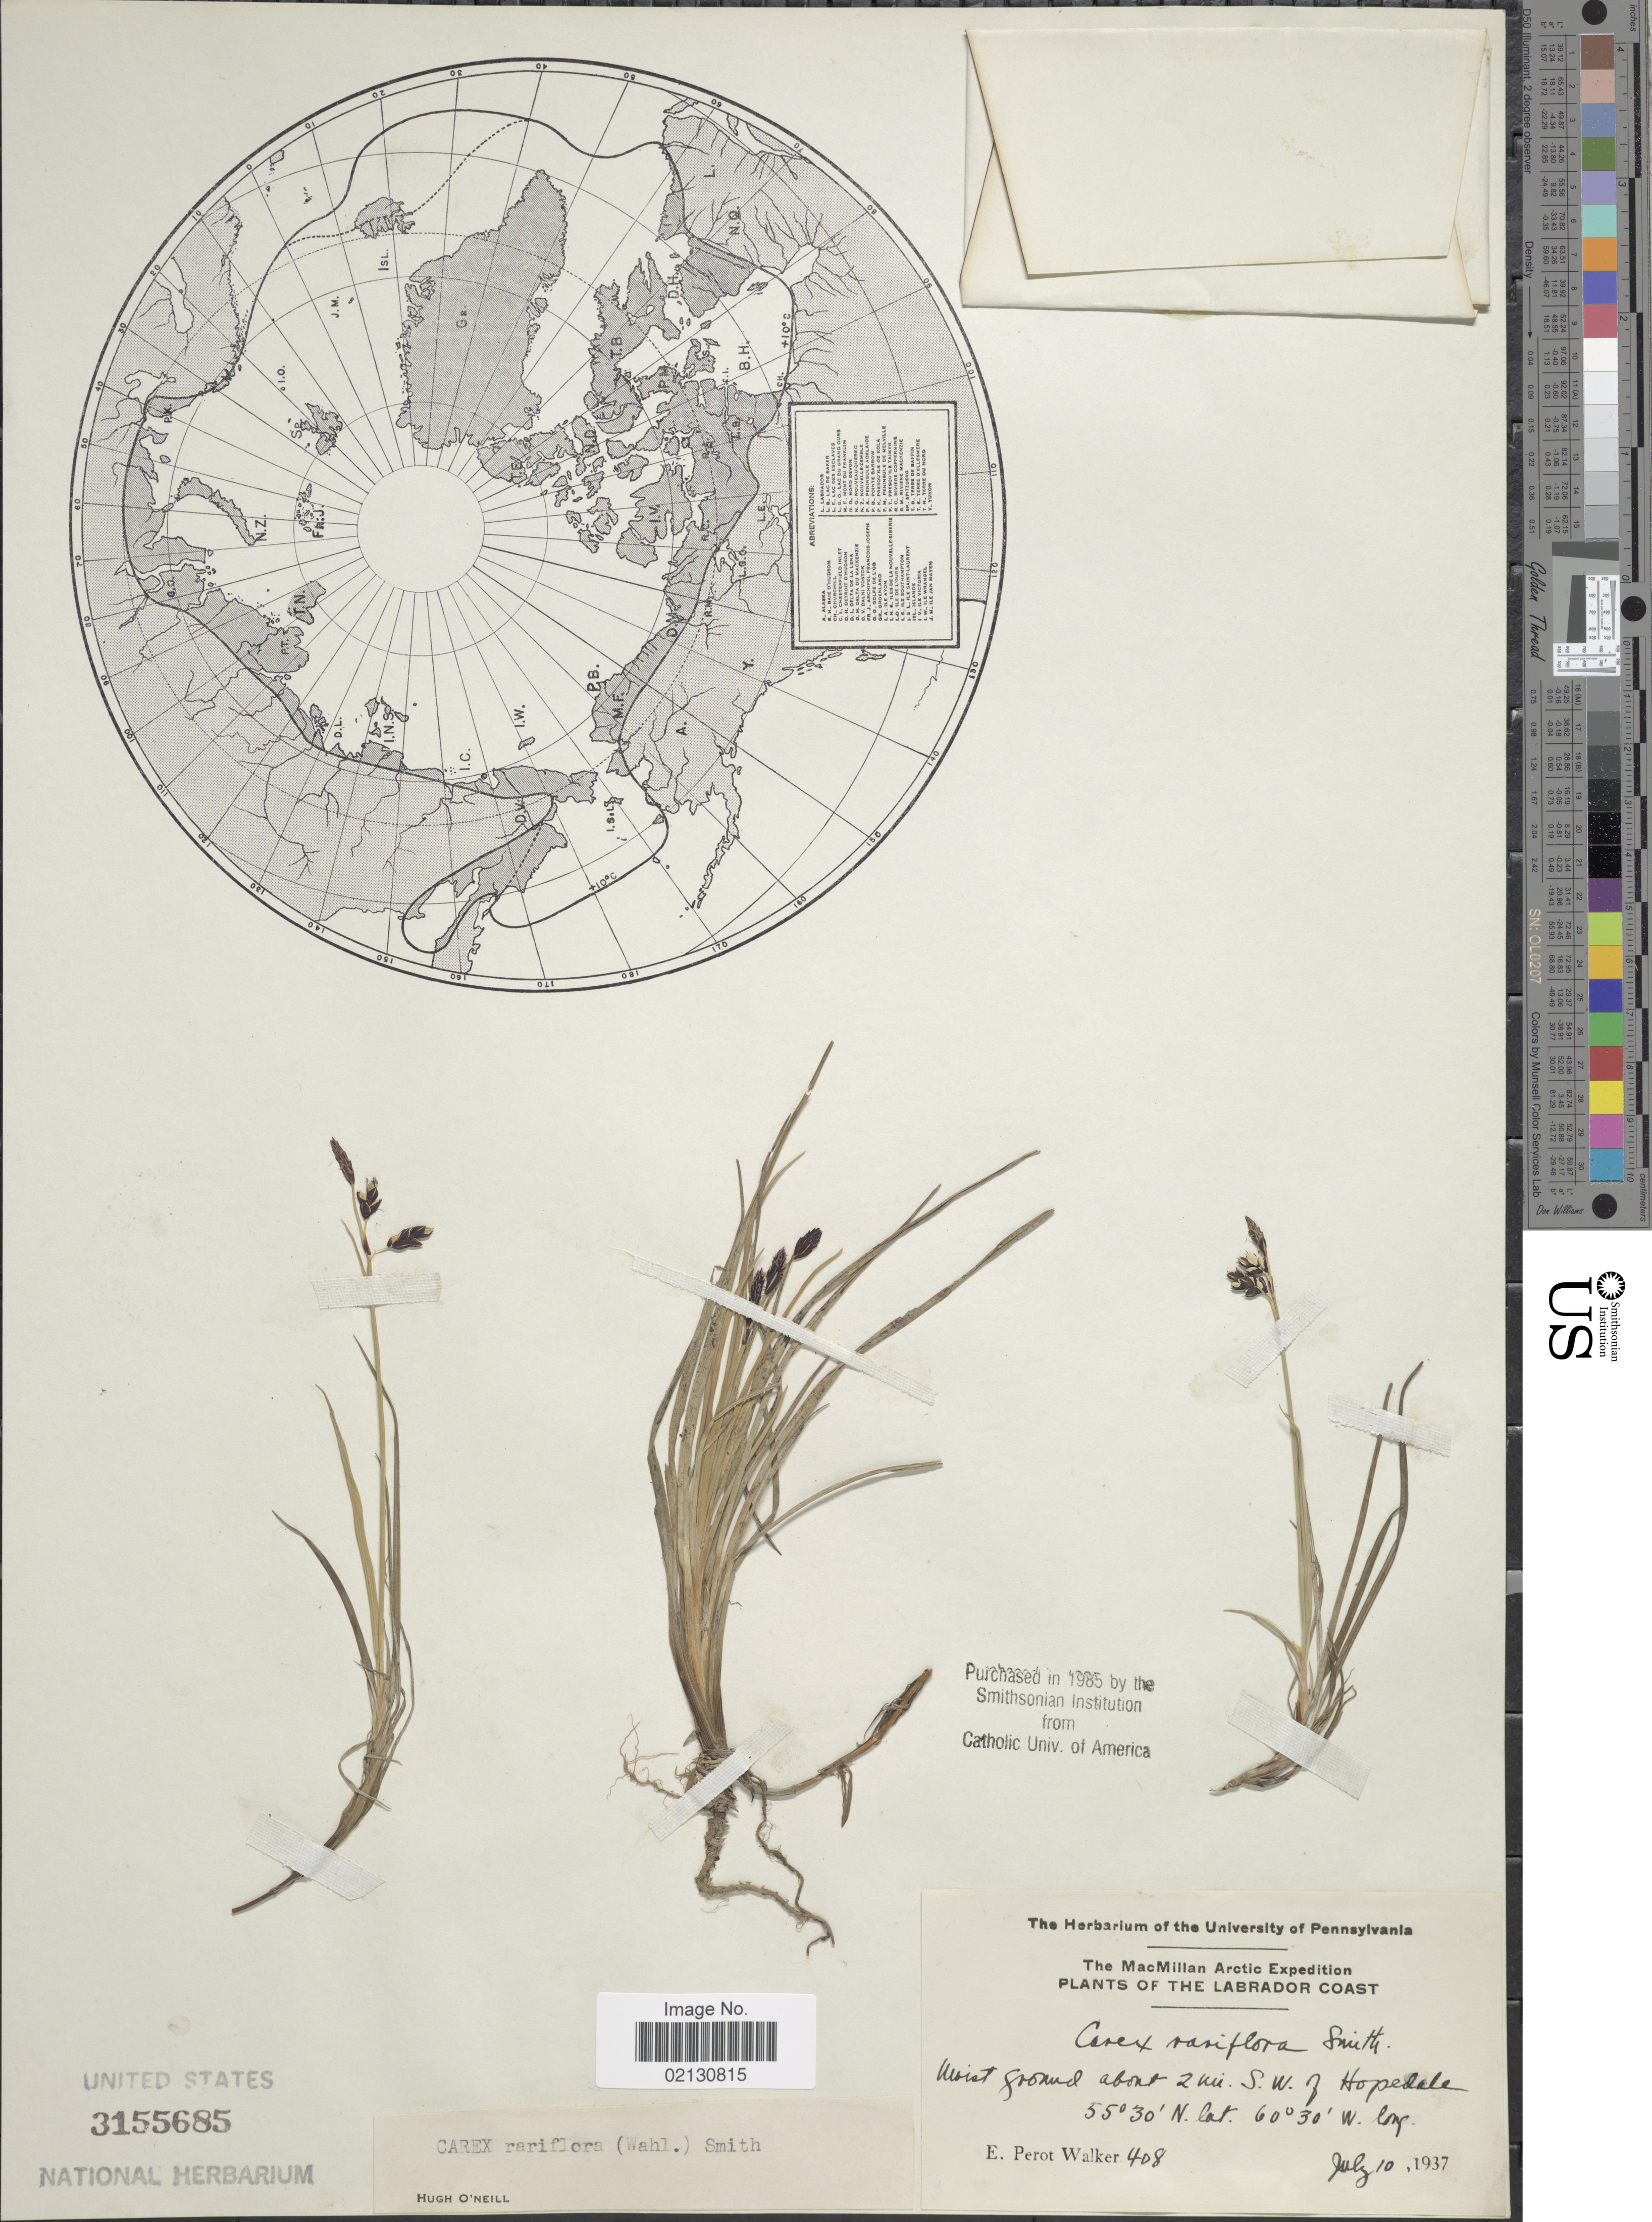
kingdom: Plantae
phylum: Tracheophyta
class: Liliopsida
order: Poales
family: Cyperaceae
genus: Carex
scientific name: Carex rariflora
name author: (Wahlenb.) Sm.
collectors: E. P. Walker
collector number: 408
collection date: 1937-07-10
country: Canada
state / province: Newfoundland and Labrador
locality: Labrador Coast. Moist ground about 2 mi. S.W. of Hopedale.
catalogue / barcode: US 3155685